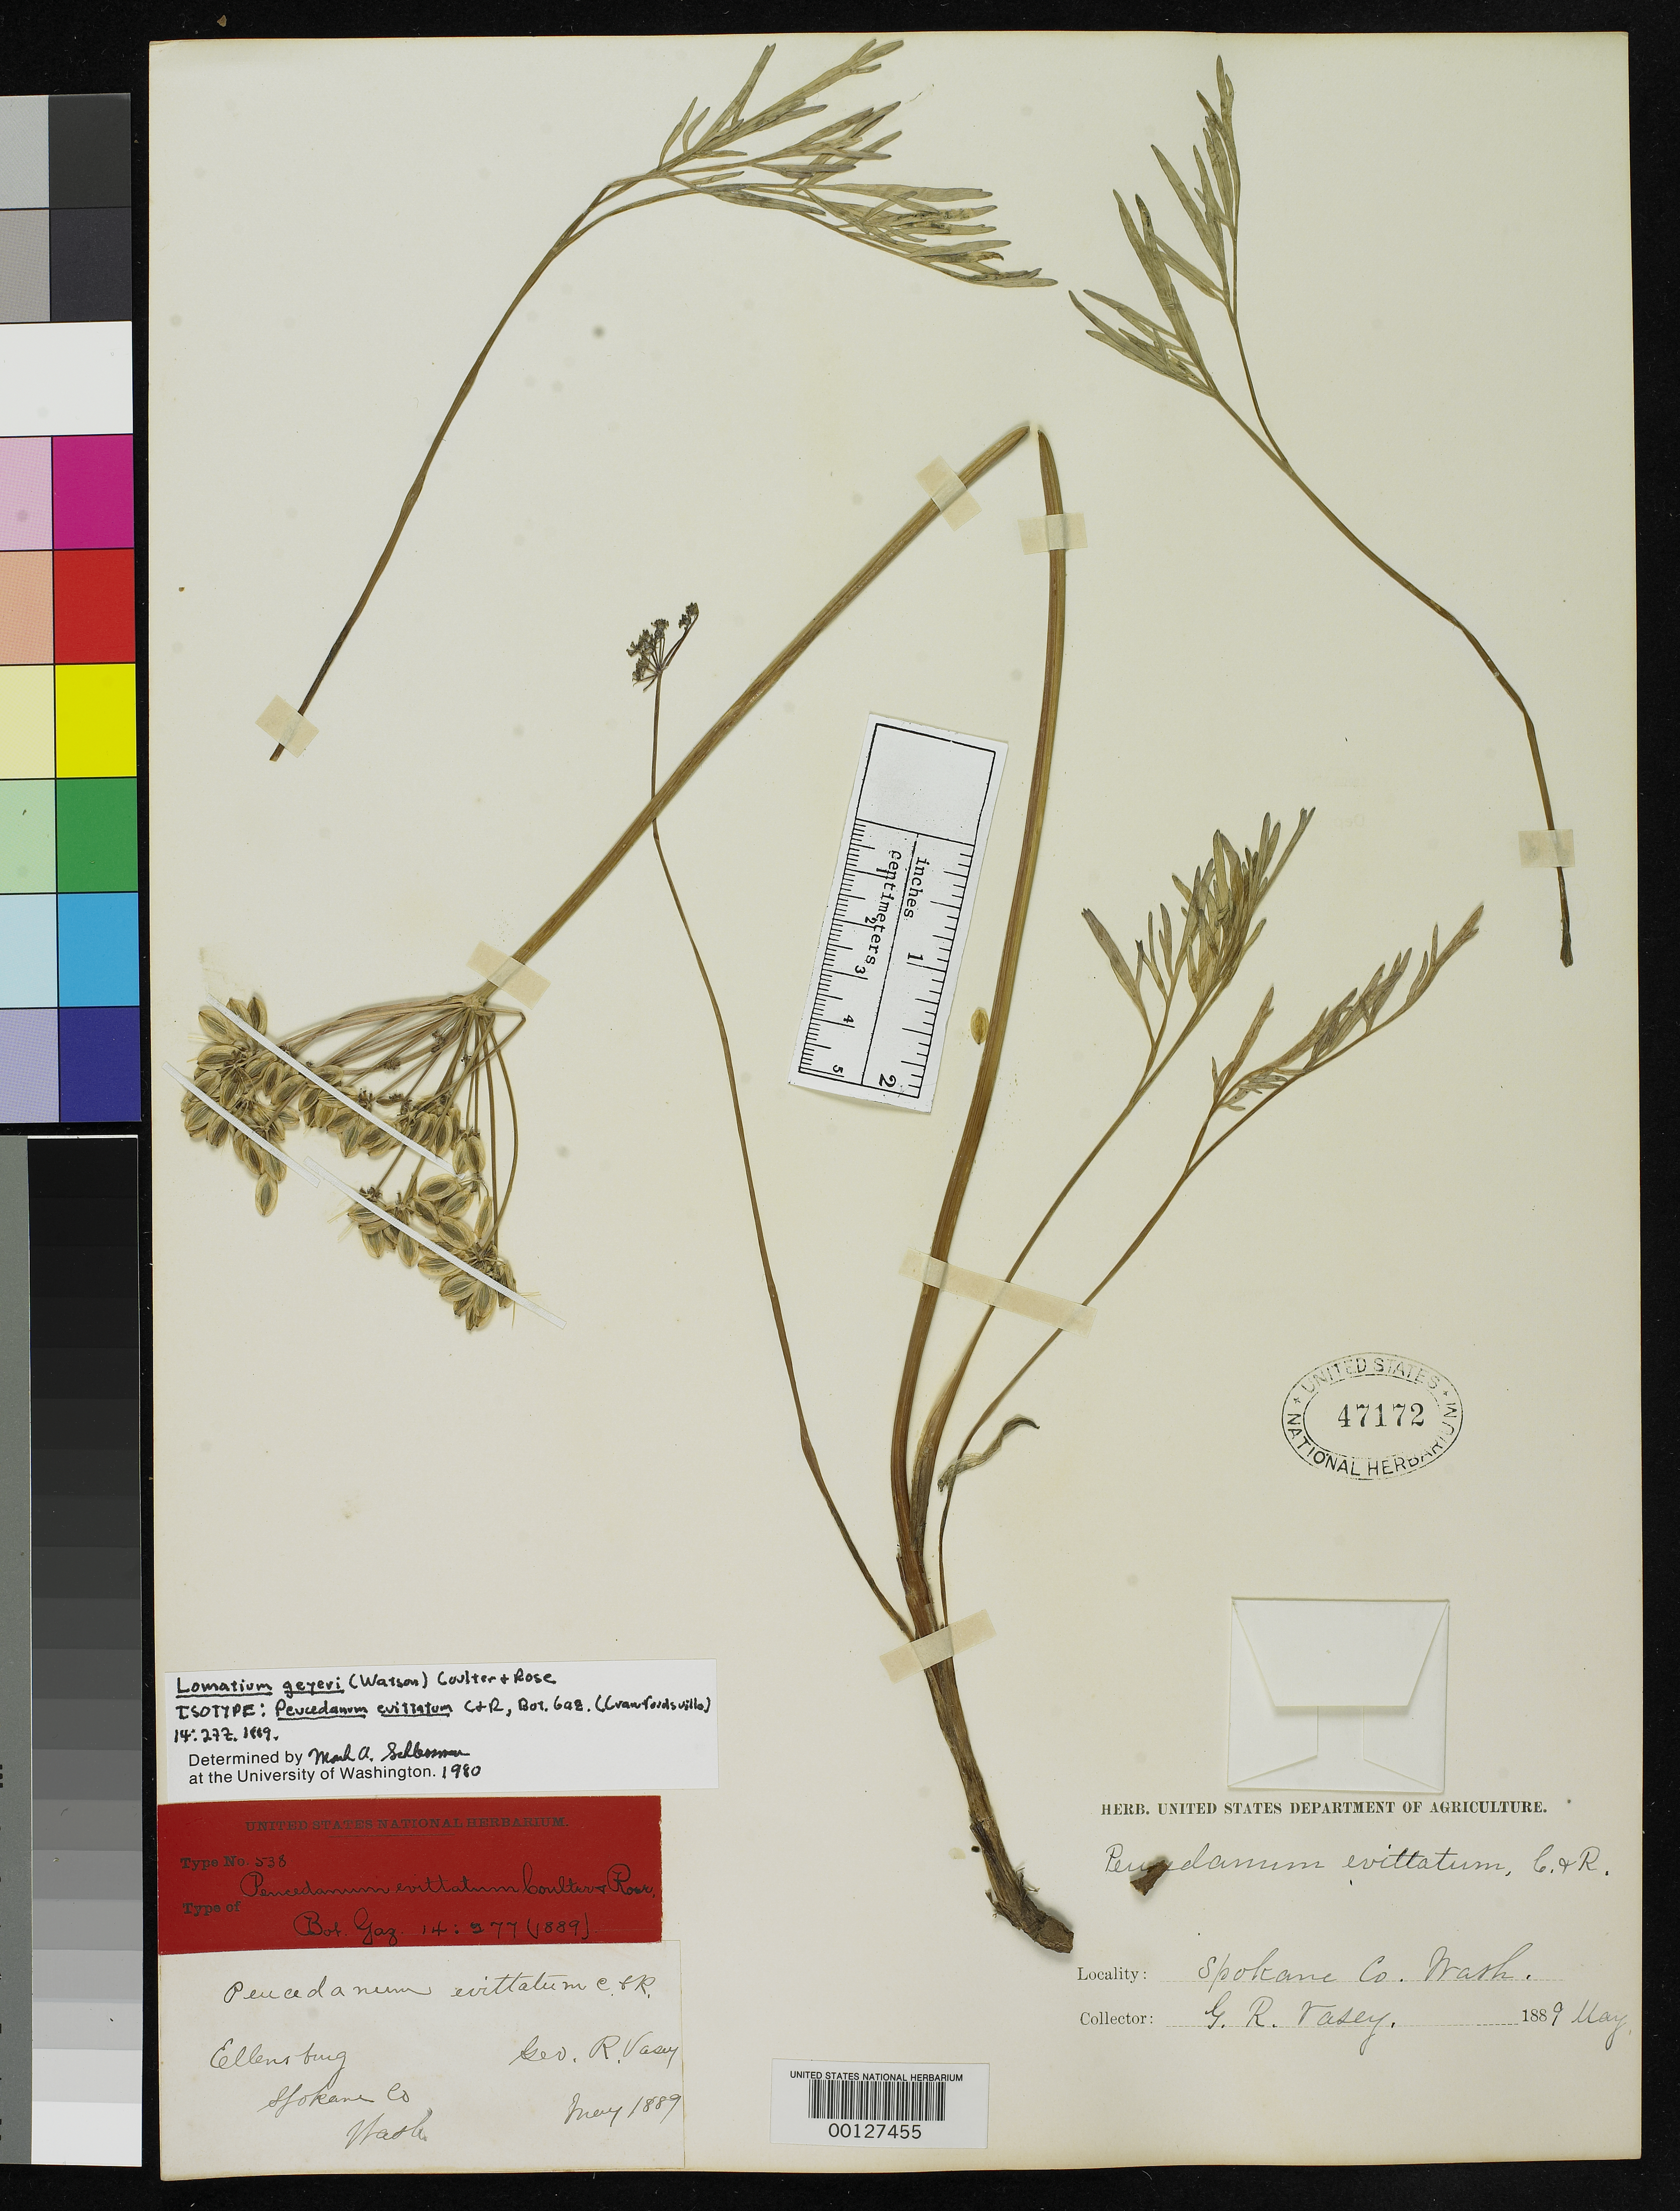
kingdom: Plantae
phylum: Tracheophyta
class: Magnoliopsida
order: Apiales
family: Apiaceae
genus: Peucedanum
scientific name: Peucedanum evittatum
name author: J.M. Coult. & Rose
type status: Isotype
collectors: G. R. Vasey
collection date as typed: May 1889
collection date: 1889-05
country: United States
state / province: Washington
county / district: Spokane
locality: Ellensburg.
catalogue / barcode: US 47172